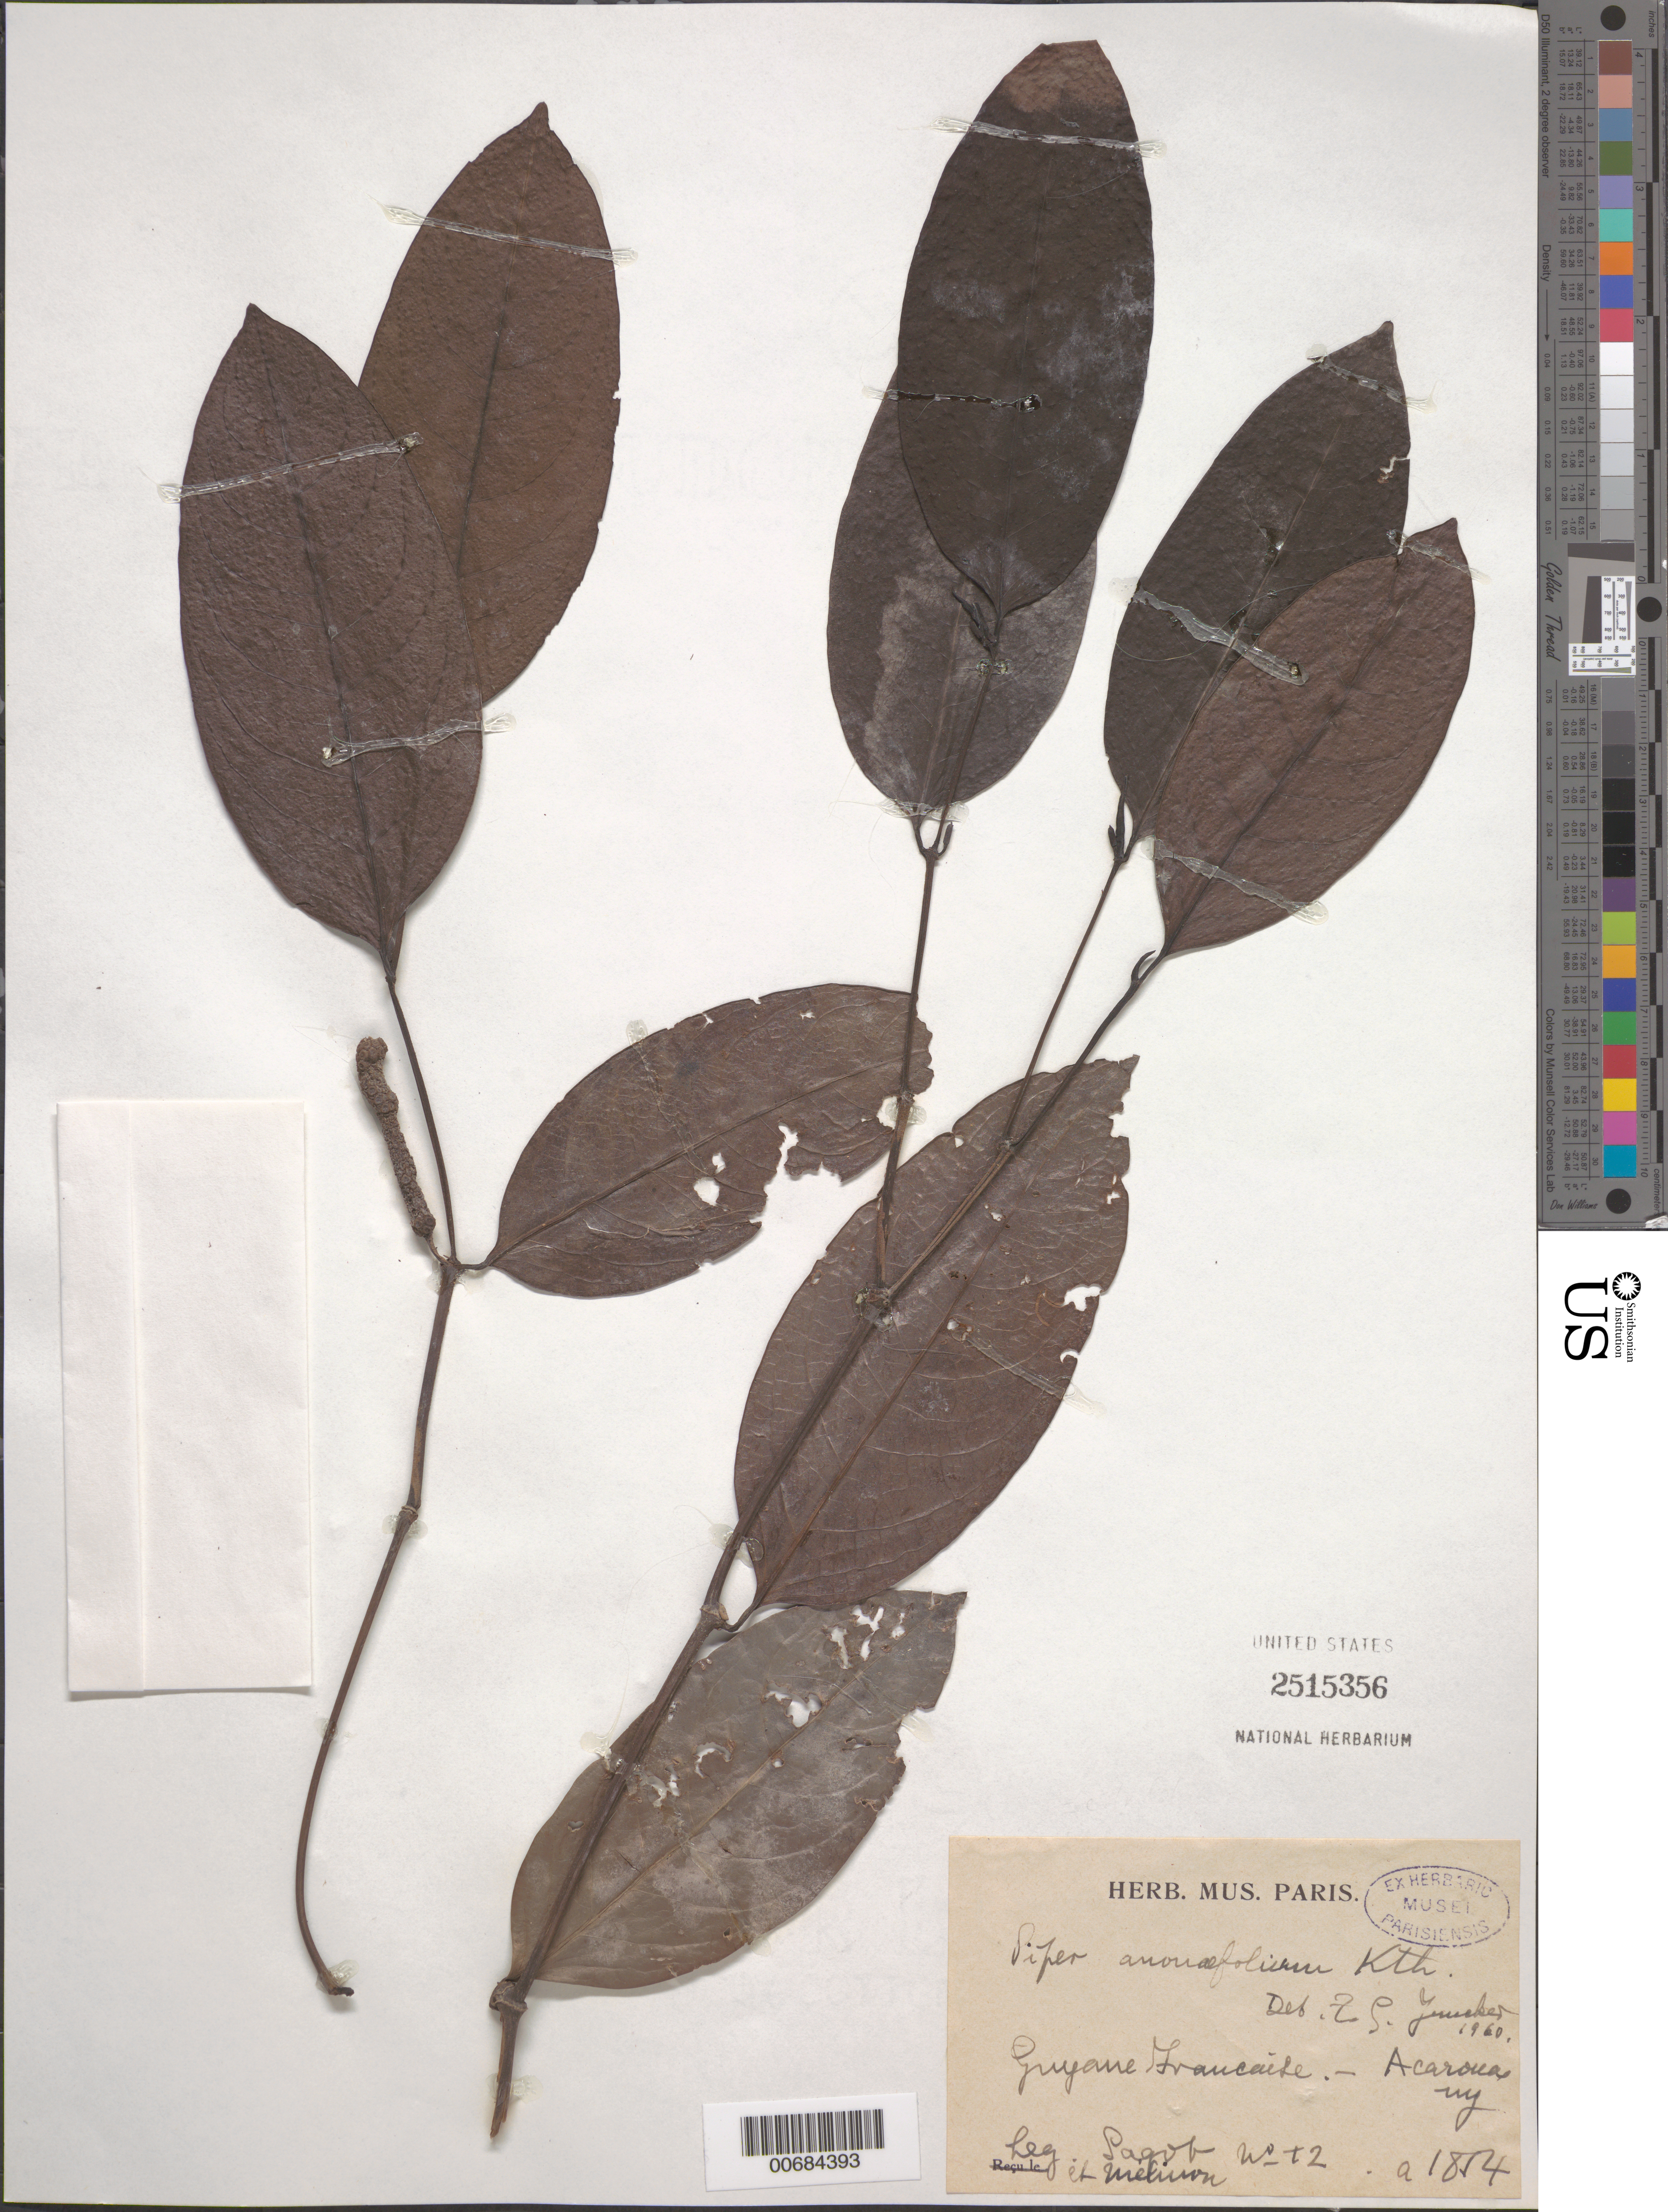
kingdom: Plantae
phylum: Tracheophyta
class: Magnoliopsida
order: Piperales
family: Piperaceae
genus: Piper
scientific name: Piper anonifolium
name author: (Kunth) C. DC.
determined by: Yuncker, T. G.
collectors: P. A. Sagot & -. Mélinon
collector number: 42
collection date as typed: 1854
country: French Guiana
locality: Karouany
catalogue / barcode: US 2515356